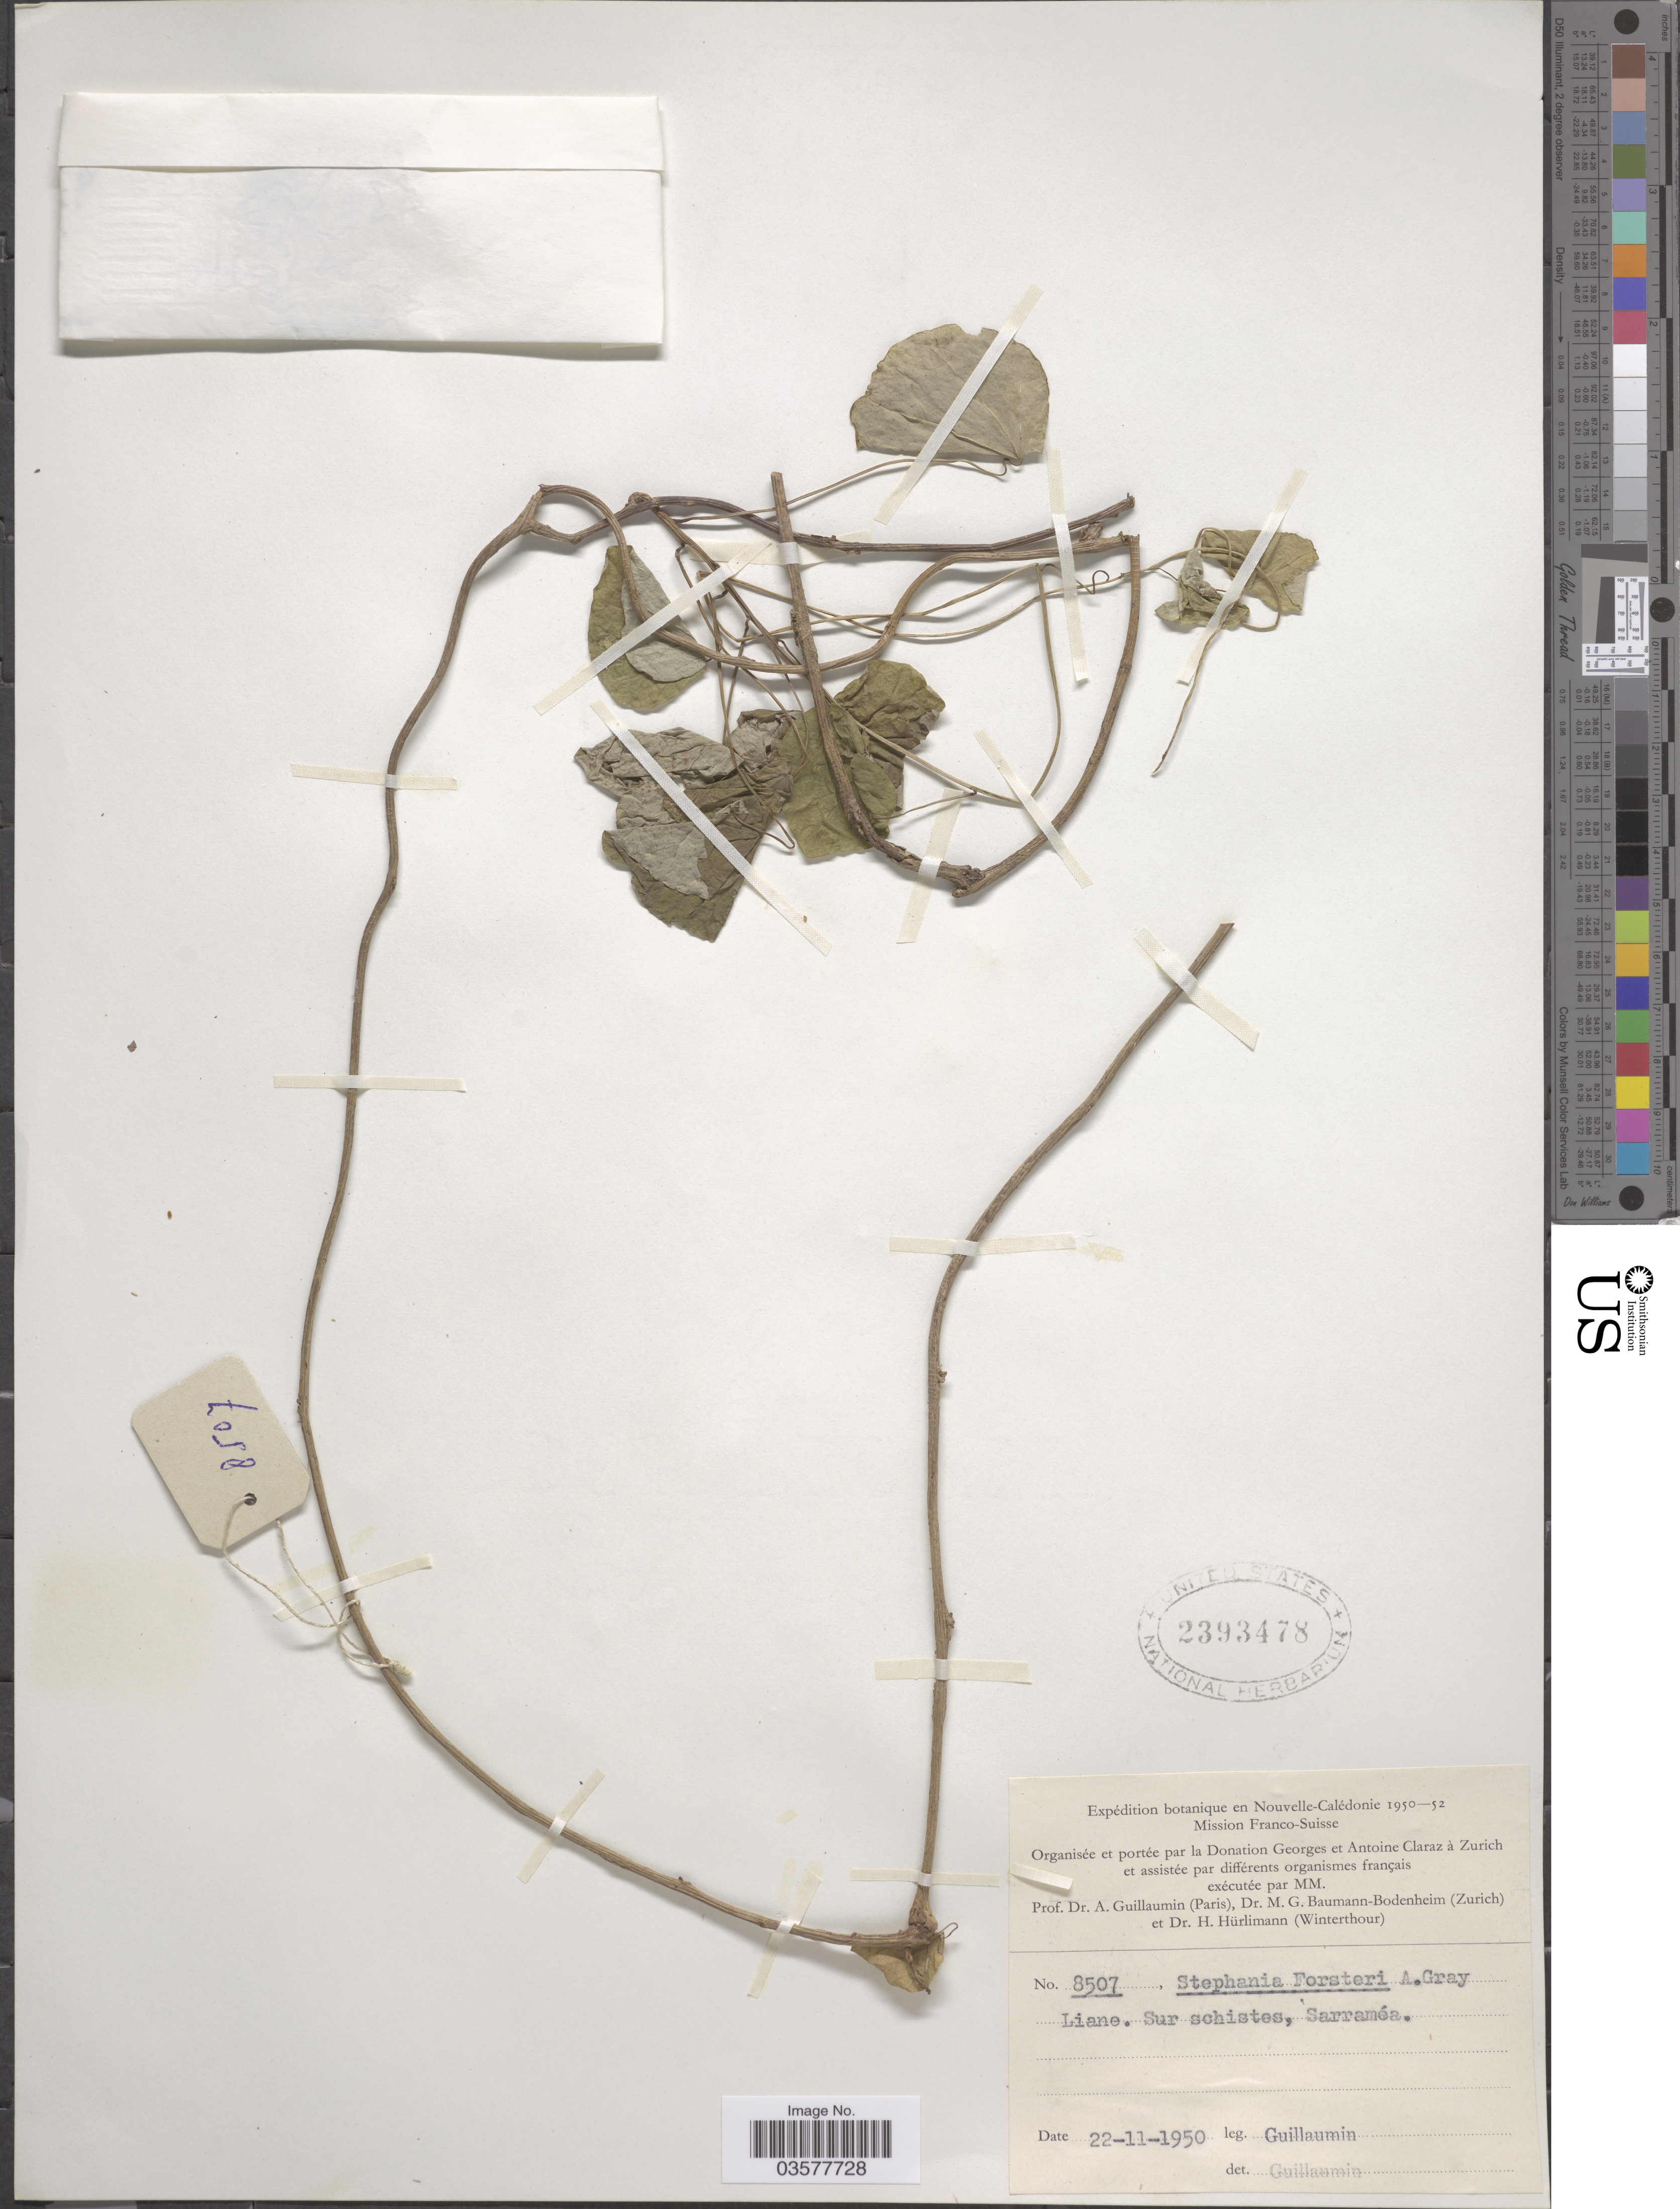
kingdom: Plantae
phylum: Tracheophyta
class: Magnoliopsida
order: Ranunculales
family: Menispermaceae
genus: Stephania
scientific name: Stephania forsteri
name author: (DC.) A. Gray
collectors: A. Guillaumin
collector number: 8507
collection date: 1950-11-22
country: New Caledonia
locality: Sarraméa.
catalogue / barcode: US 2393478